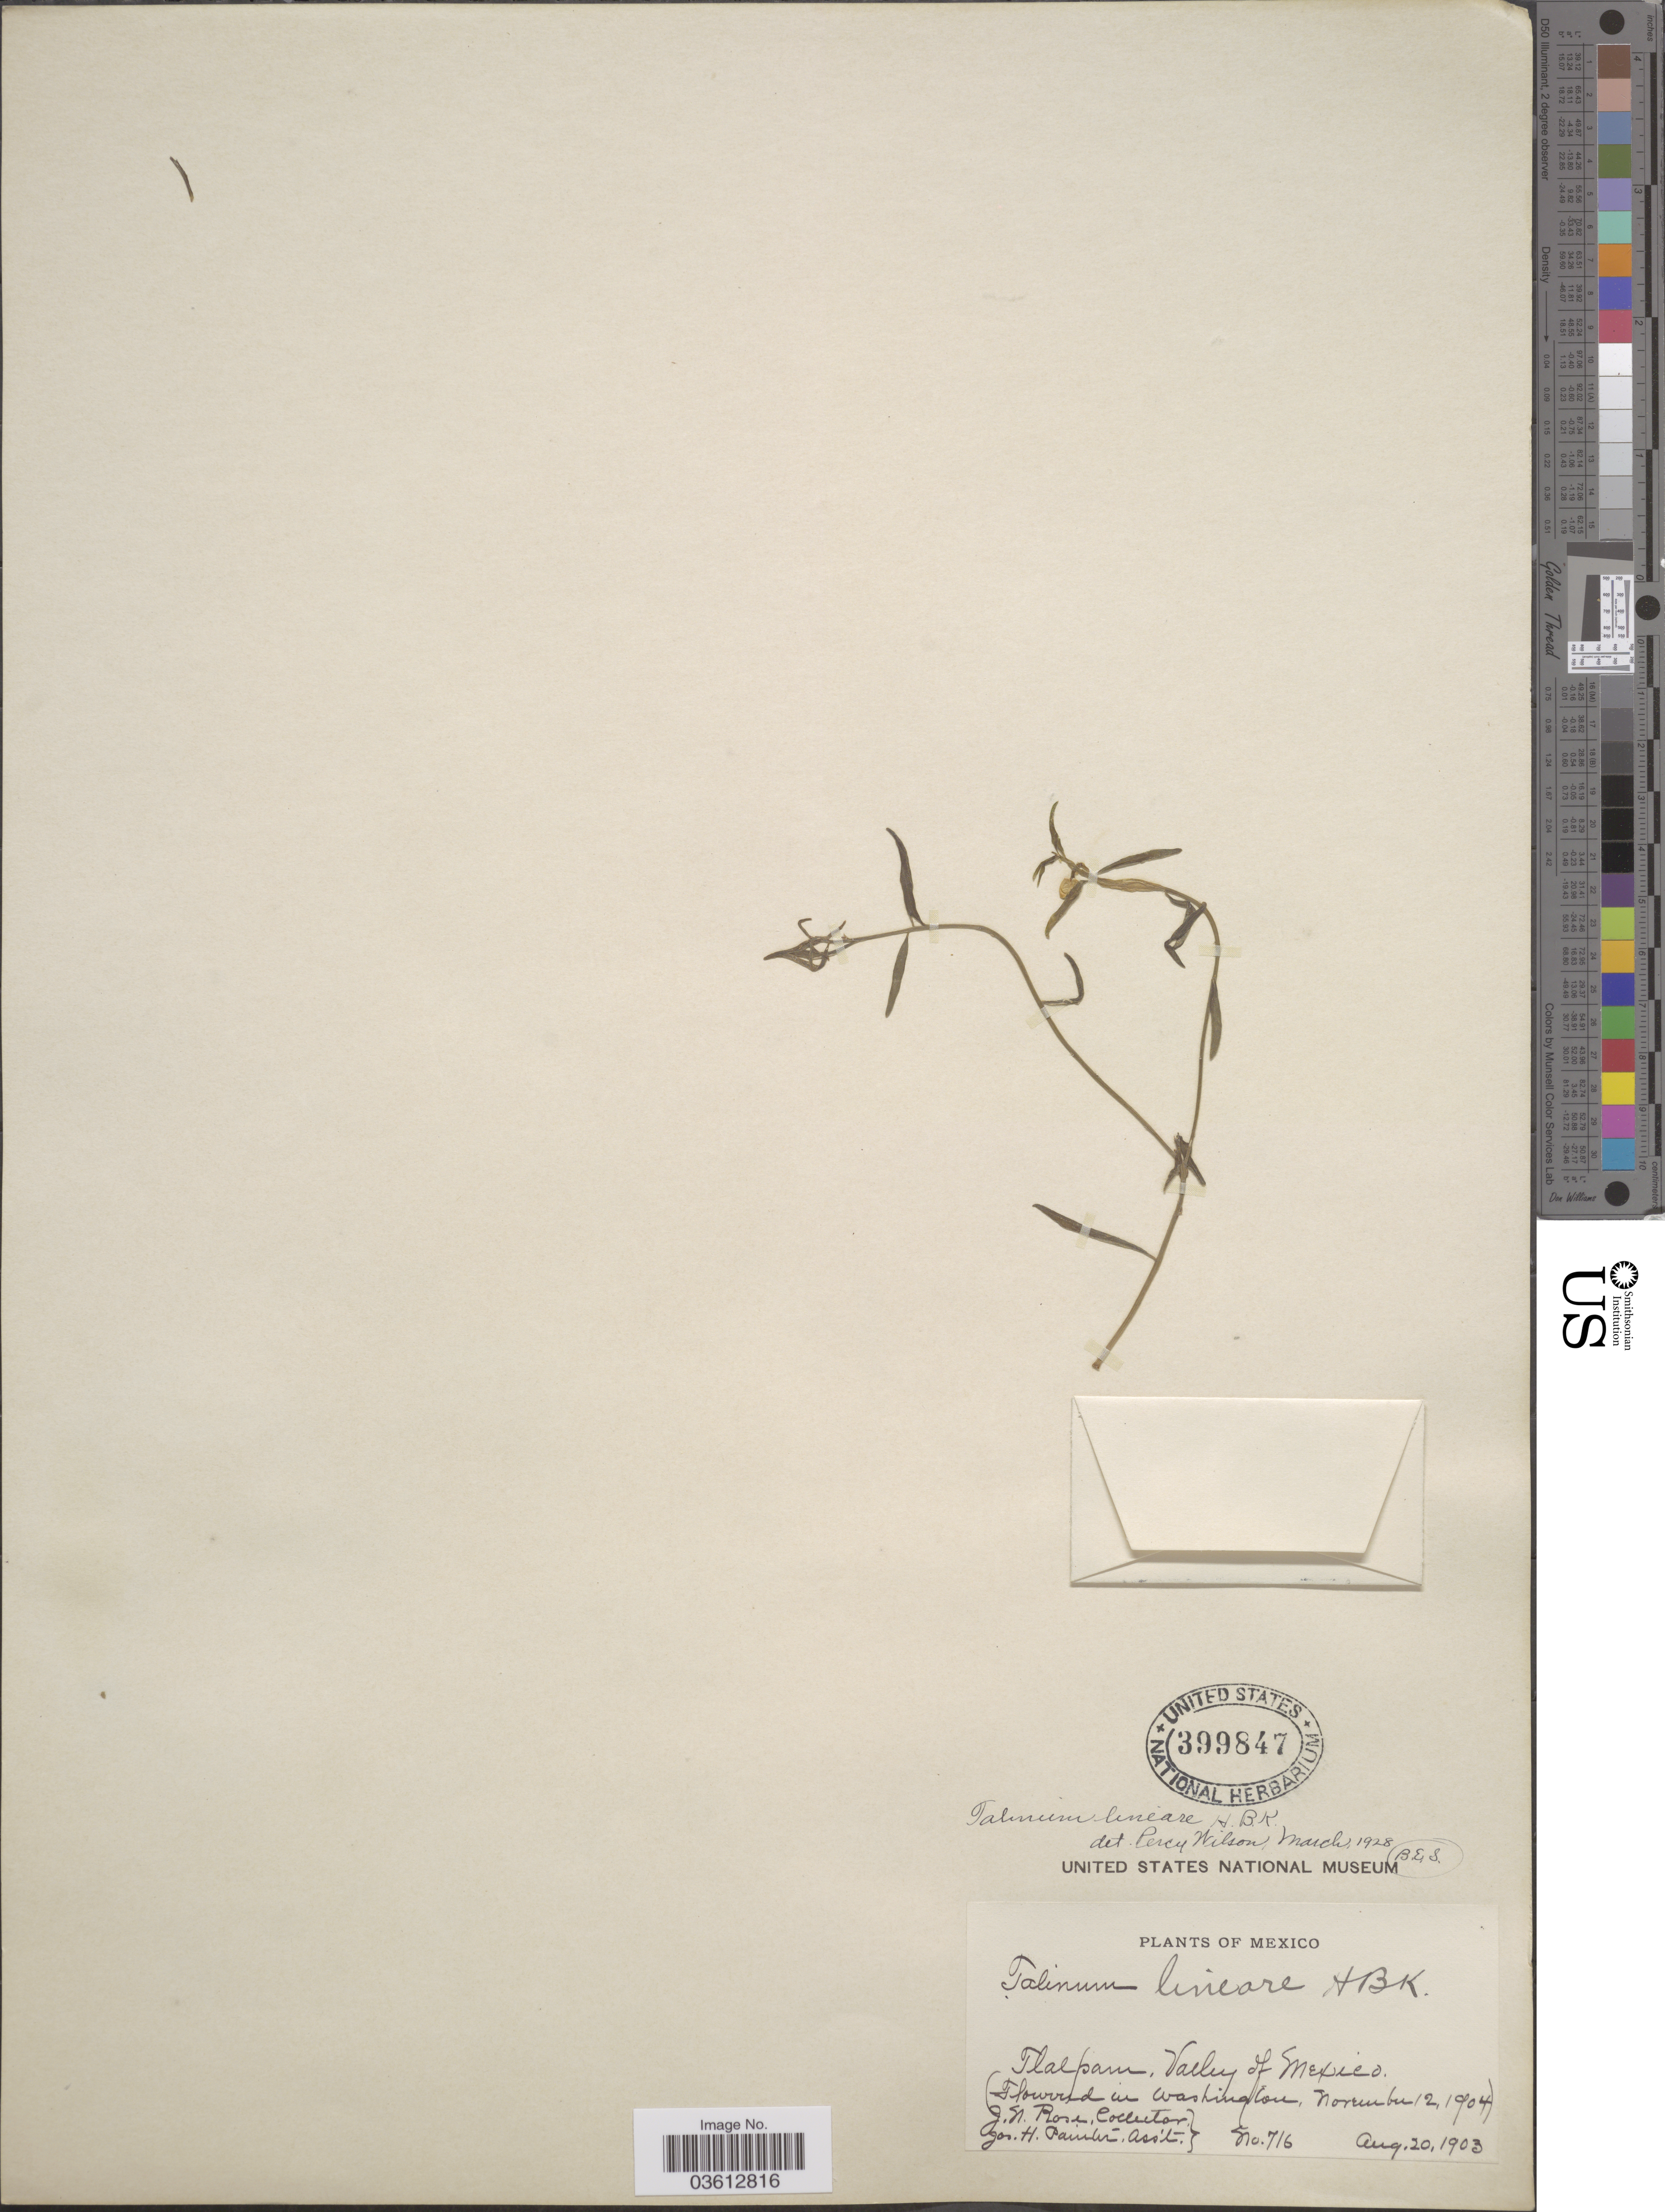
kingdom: Plantae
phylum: Tracheophyta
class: Magnoliopsida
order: Caryophyllales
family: Talinaceae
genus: Talinum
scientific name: Talinum lineare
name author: Kunth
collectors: J. N. Rose & J. H. Painter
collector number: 716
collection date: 1903-08-20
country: Mexico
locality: Tlalpan, valley of Mexico.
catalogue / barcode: US 399847